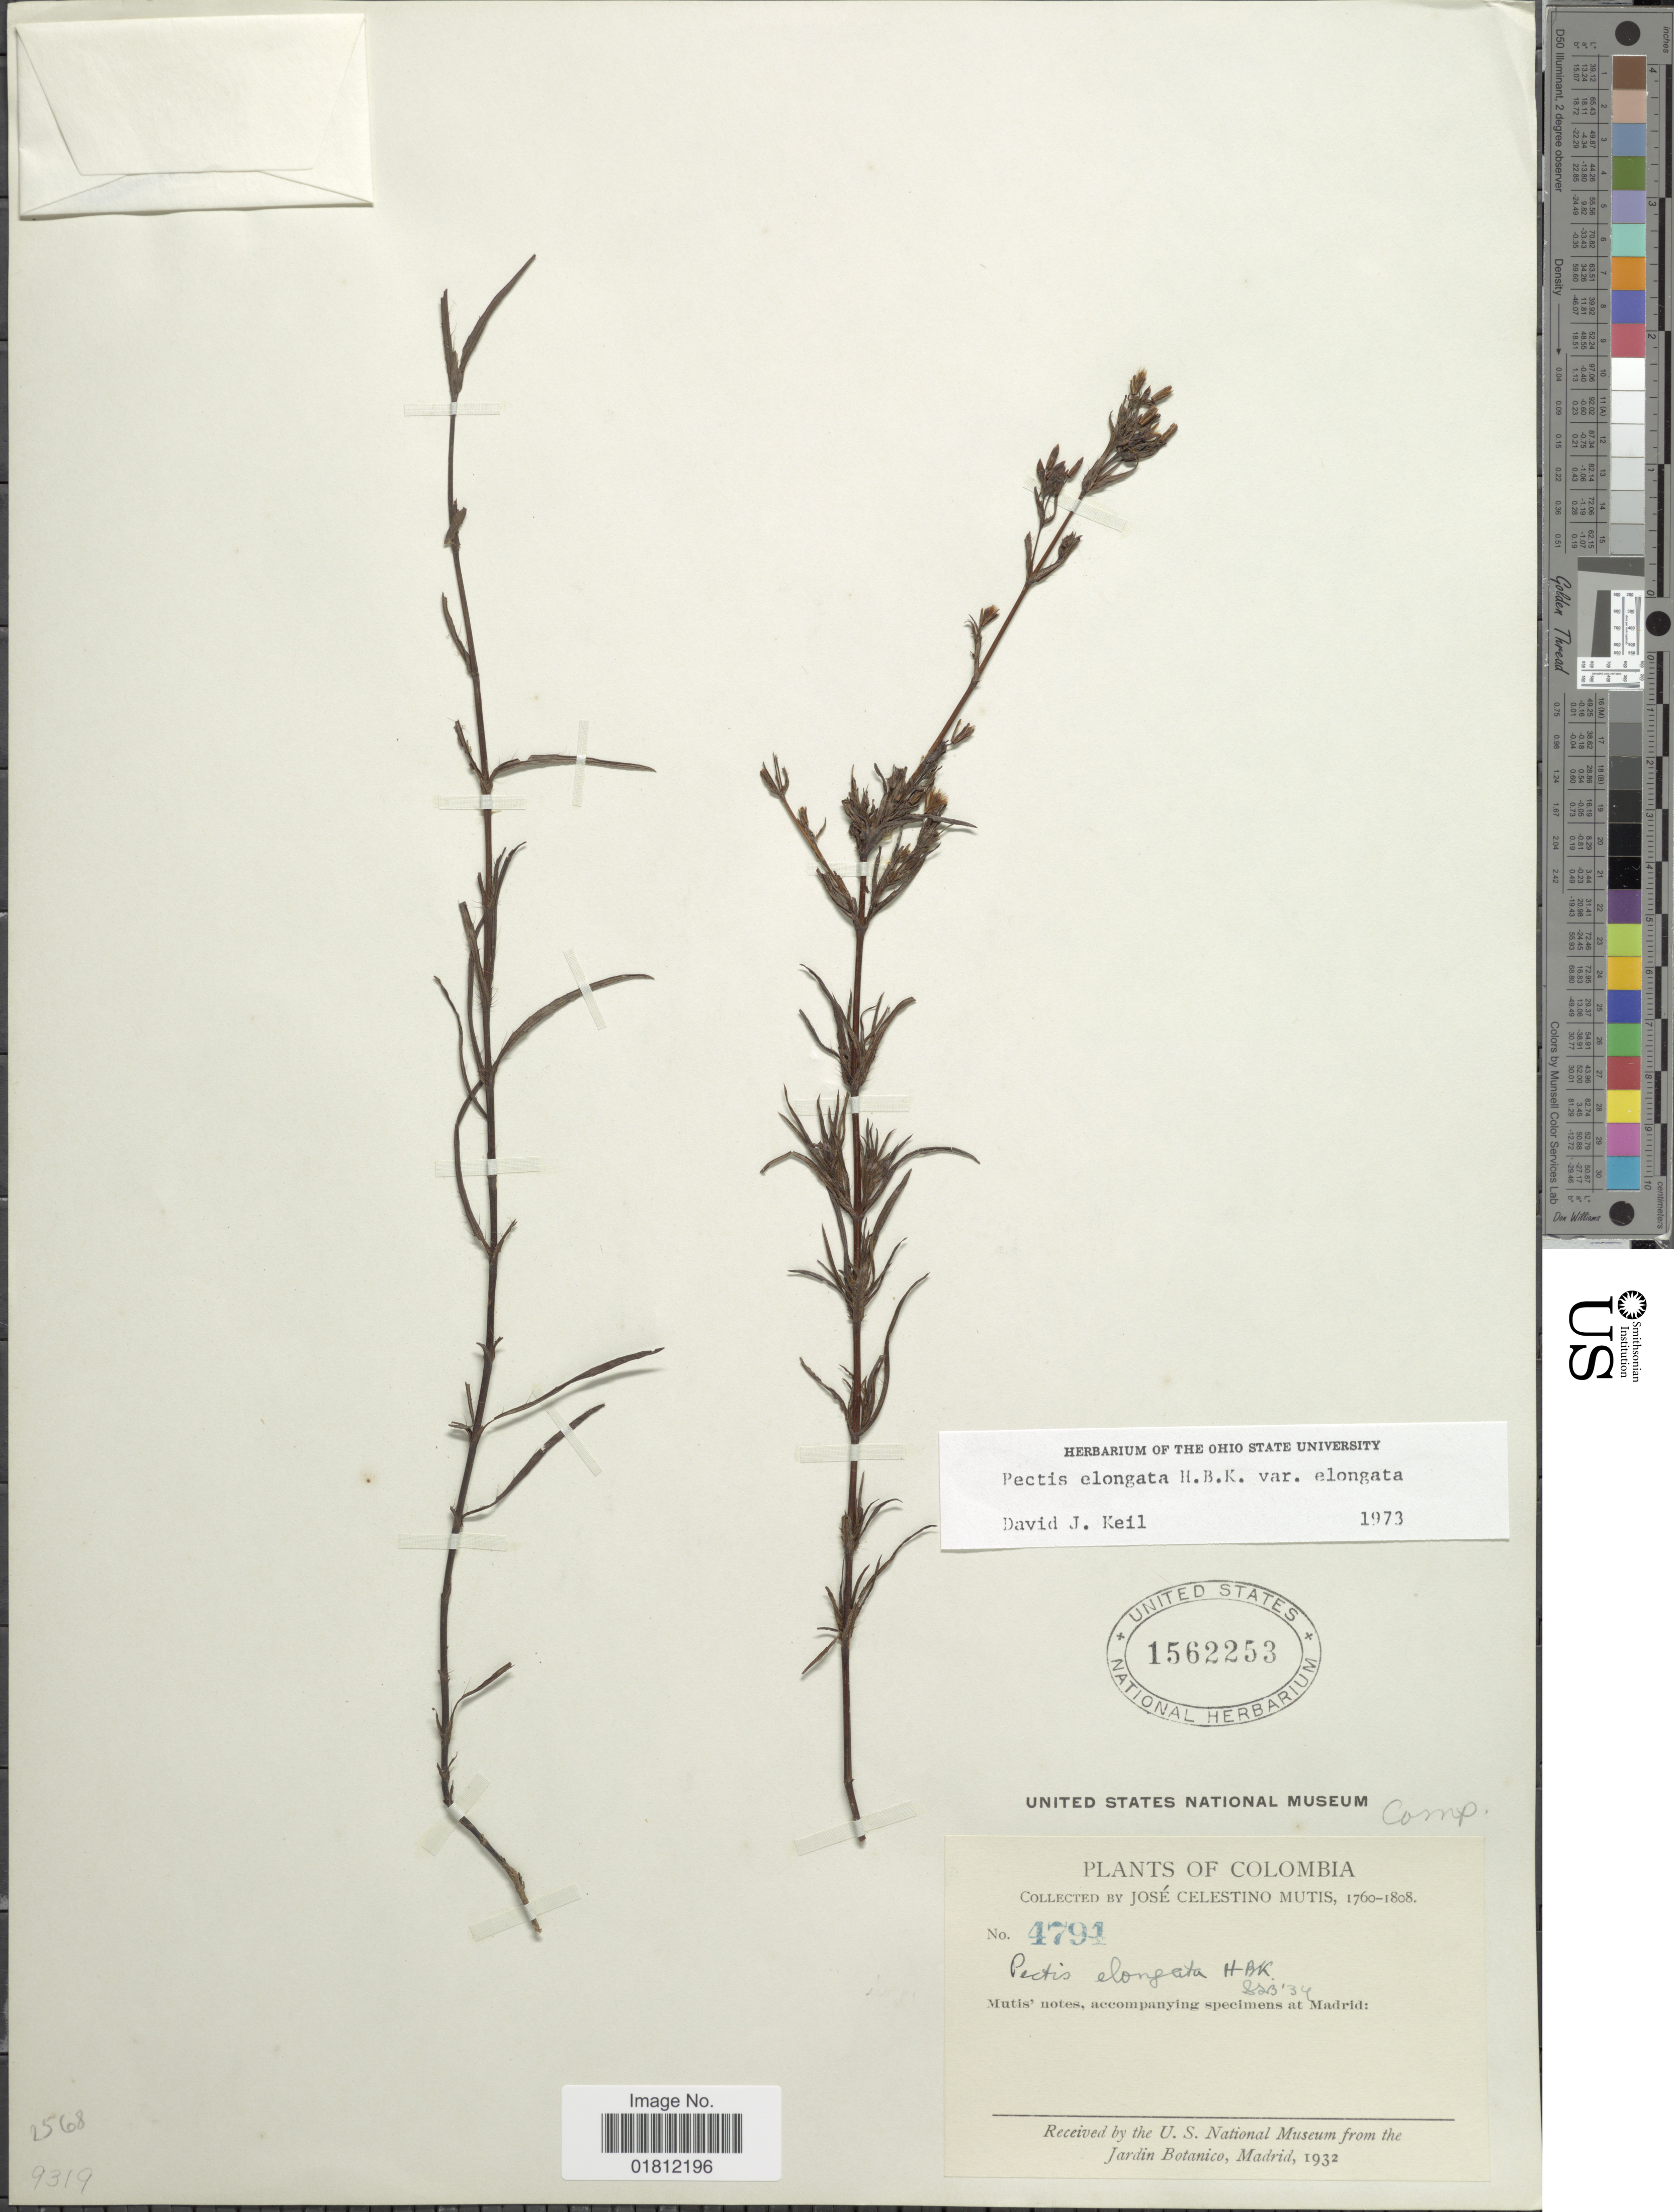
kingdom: Plantae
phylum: Tracheophyta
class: Magnoliopsida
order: Asterales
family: Asteraceae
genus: Pectis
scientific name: Pectis elongata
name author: Kunth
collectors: J. C. B. Mutis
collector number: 4794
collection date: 1760/1808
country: Colombia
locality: Colombia.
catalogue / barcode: US 1562253